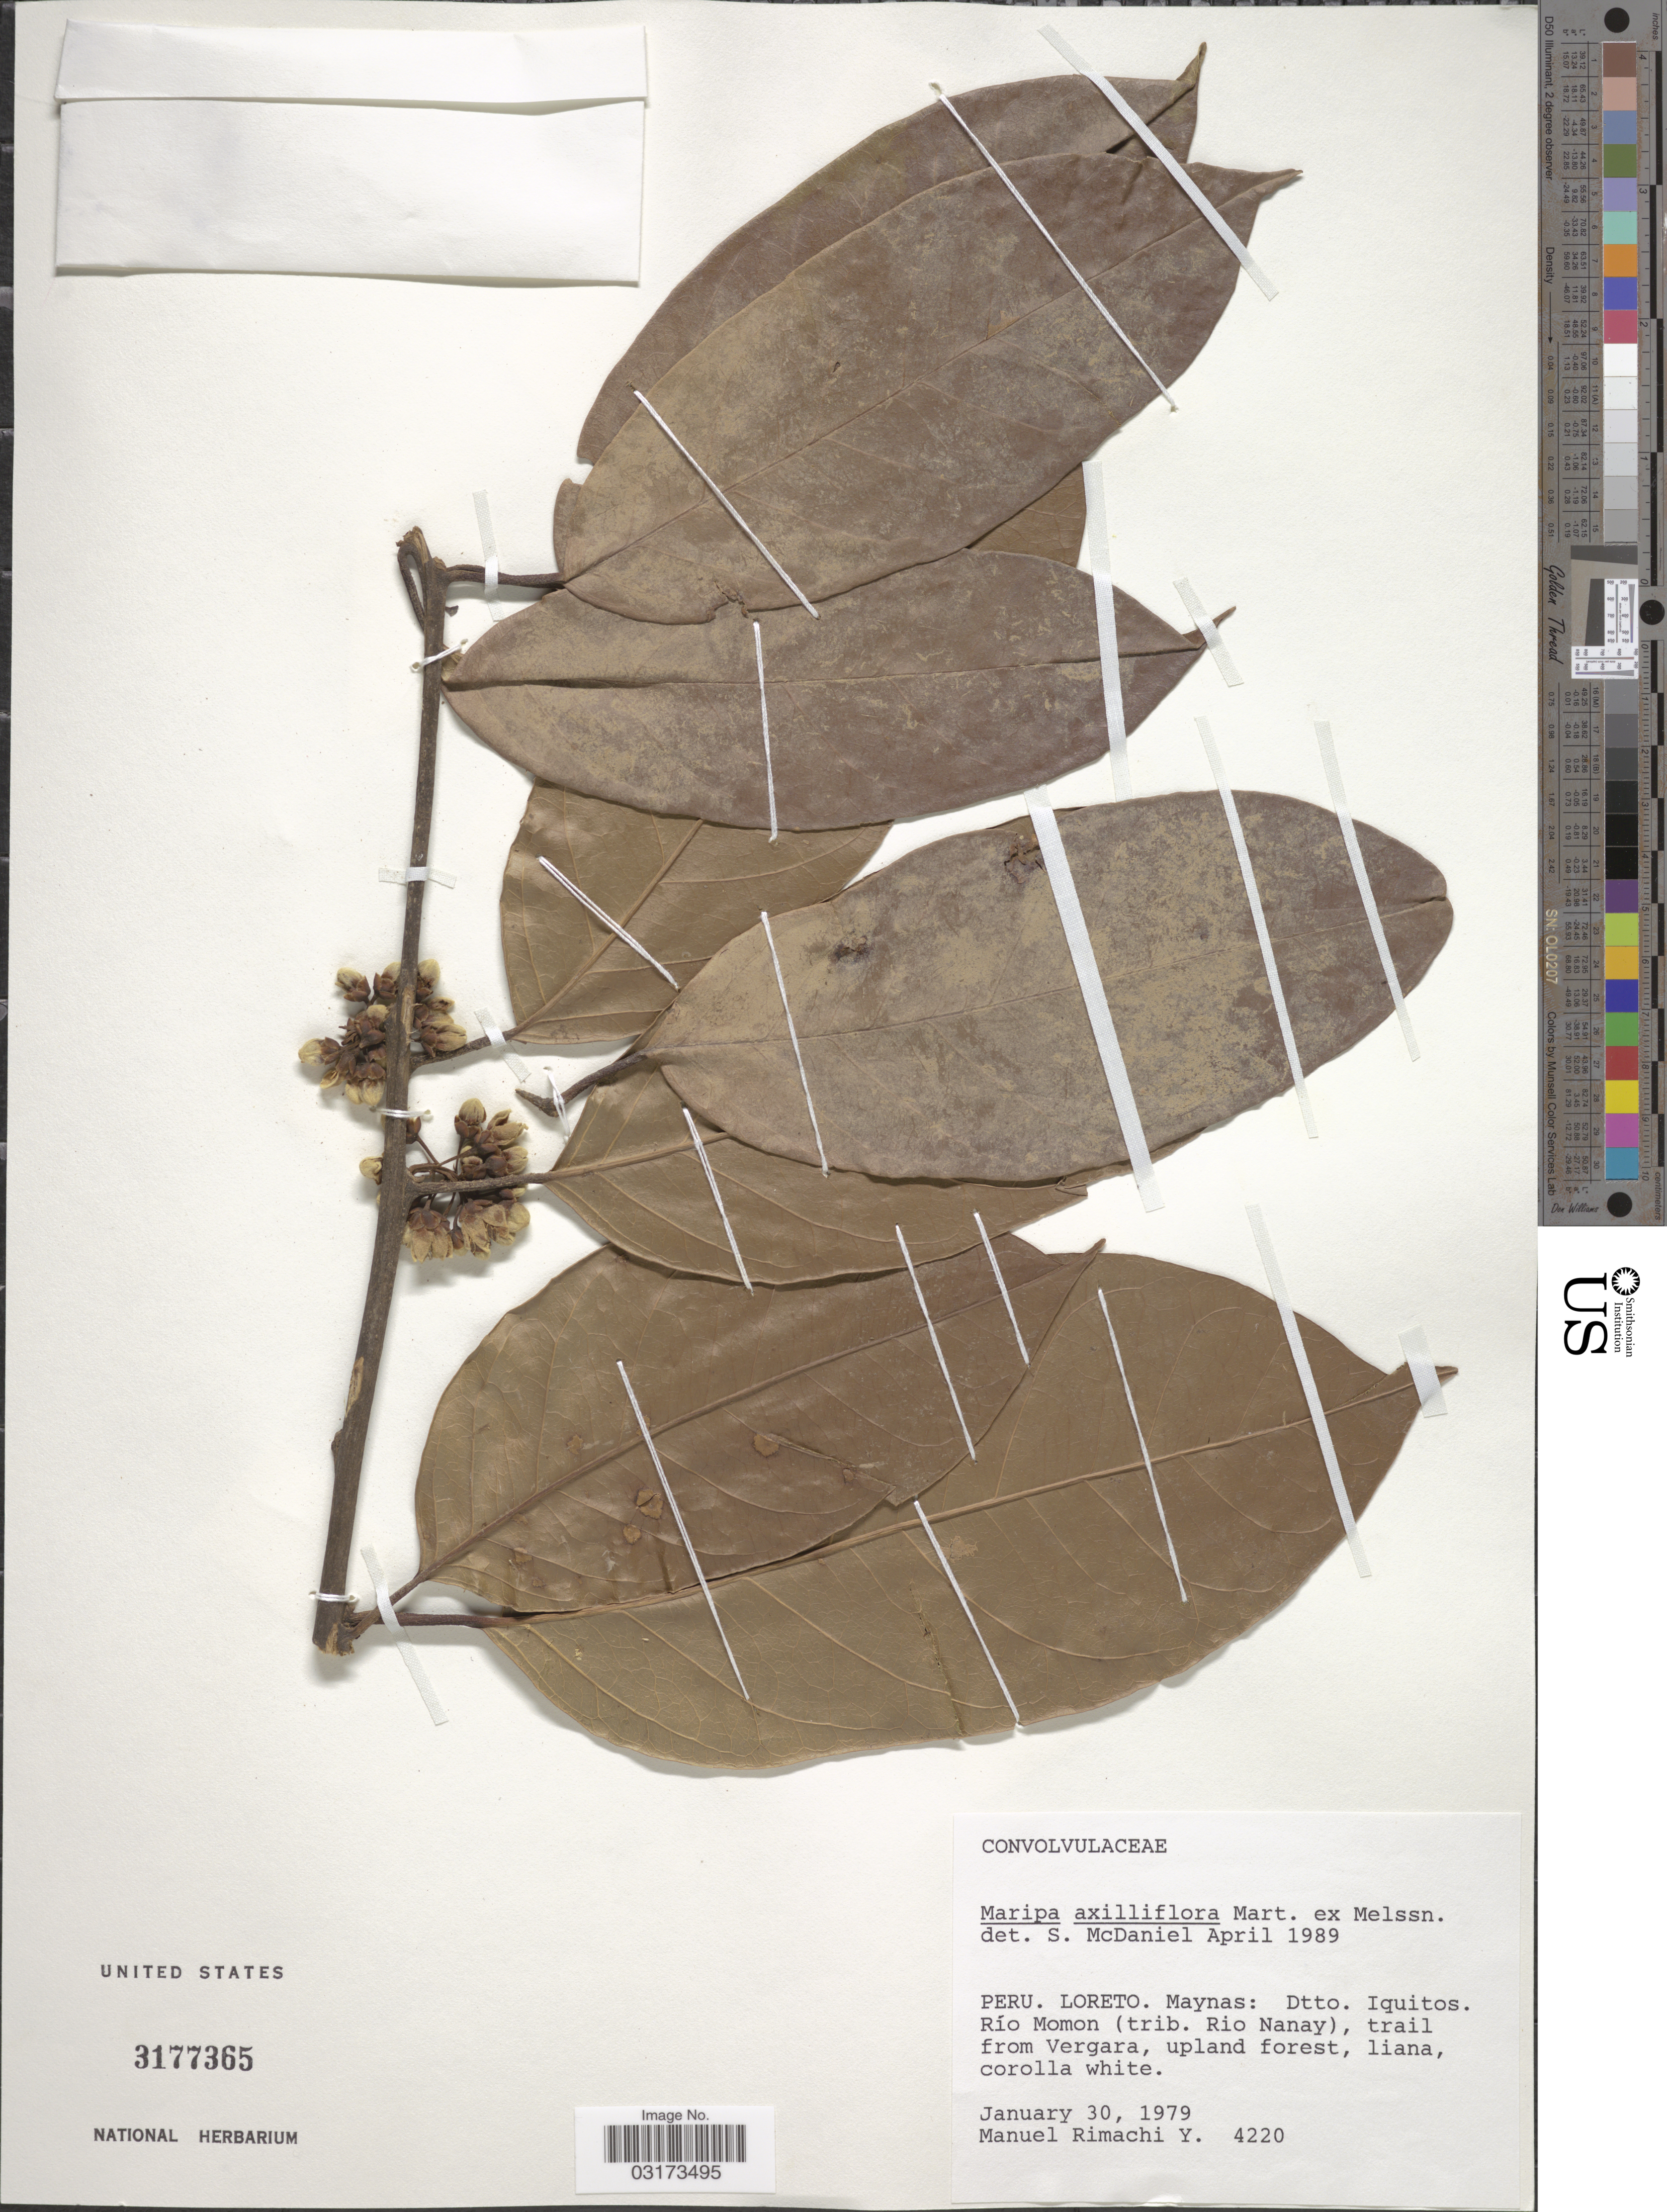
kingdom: Plantae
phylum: Tracheophyta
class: Magnoliopsida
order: Solanales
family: Convolvulaceae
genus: Maripa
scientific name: Maripa axilliflora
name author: Mart. ex Meisn.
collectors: M. Rimachi Y.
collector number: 4220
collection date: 1979-01-30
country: Peru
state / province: Loreto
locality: Maynas: Dtto. Iquitos. Río Momon (trib. Rio Nanay), trail from Vergara.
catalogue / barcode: US 3177365